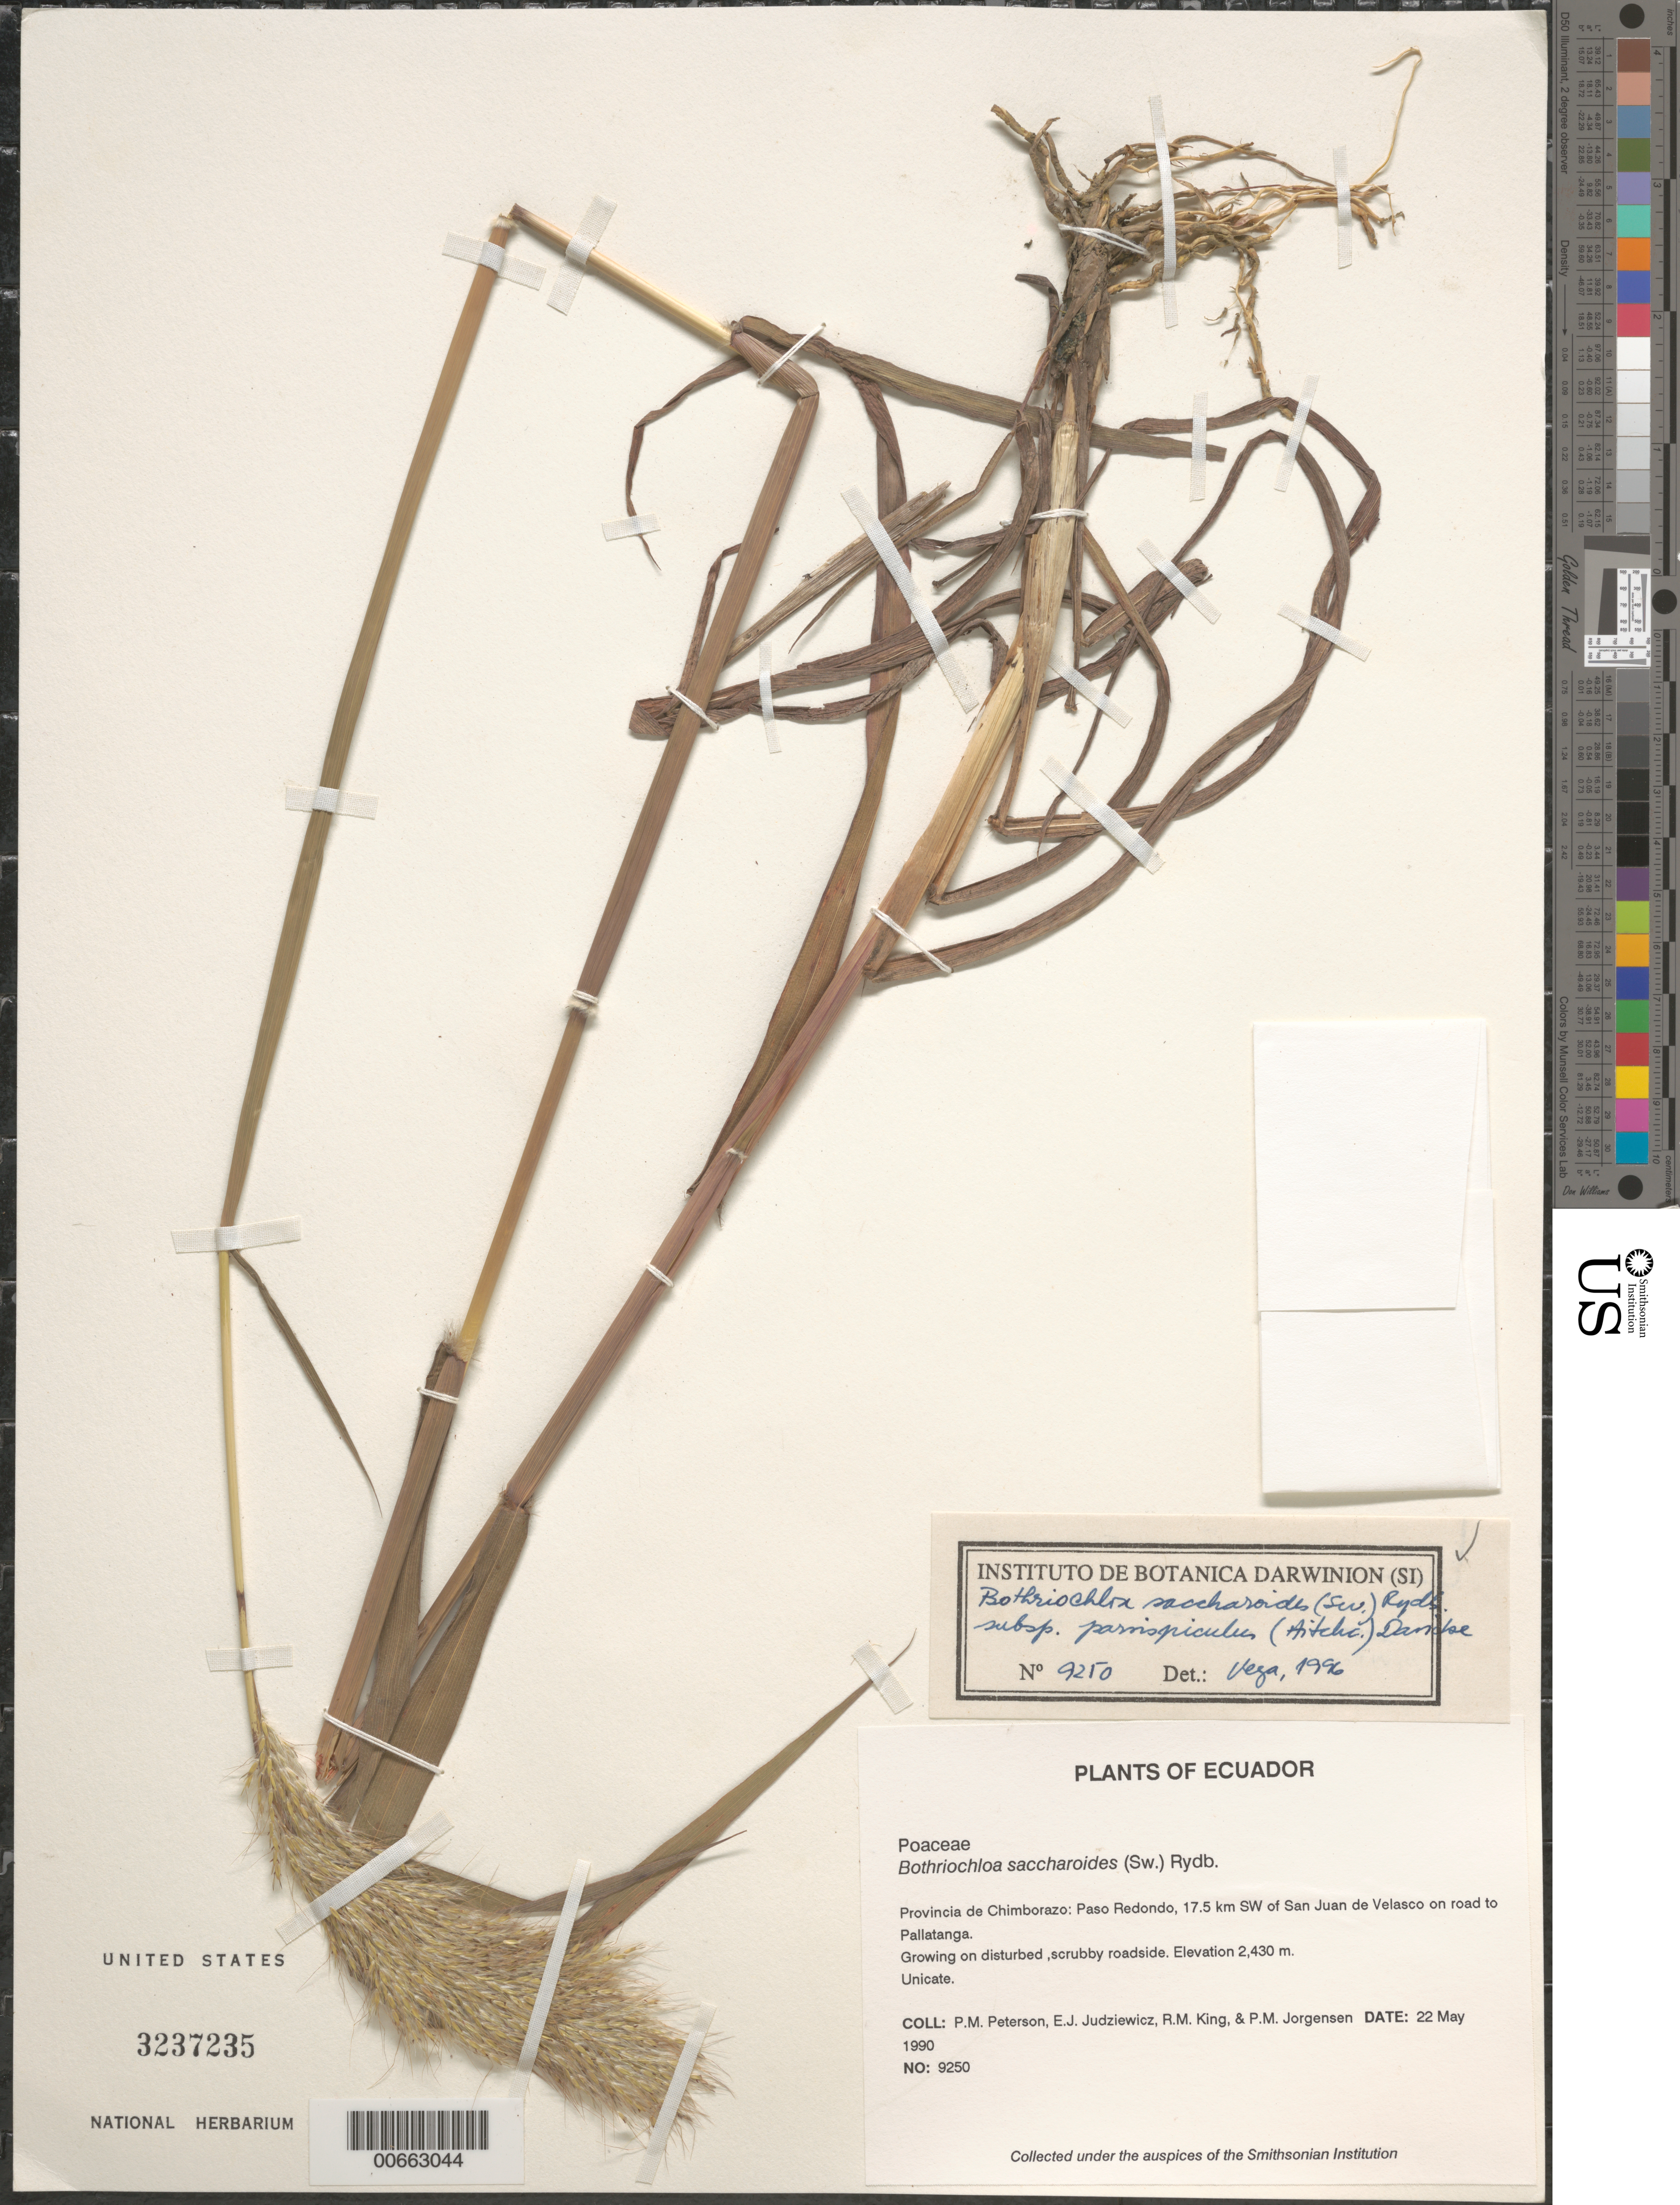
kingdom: Plantae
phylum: Tracheophyta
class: Liliopsida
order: Poales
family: Poaceae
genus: Bothriochloa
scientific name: Bothriochloa saccharoides subsp. parvispiculus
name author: (Hitchc.) Davidse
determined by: Vega, --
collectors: P. M. Peterson, E. J. Judziewicz, R. M. King & P. M. Jørgensen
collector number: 09250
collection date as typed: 22 May 1990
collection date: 1990-05-22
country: Ecuador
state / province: Chimborazo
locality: Paso Redondo, 17.5 km SW of San Juan de Velasco on road to Pallatanga.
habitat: Growing on disturbed ,scrubby roadside.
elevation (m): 2430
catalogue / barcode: US 3237235